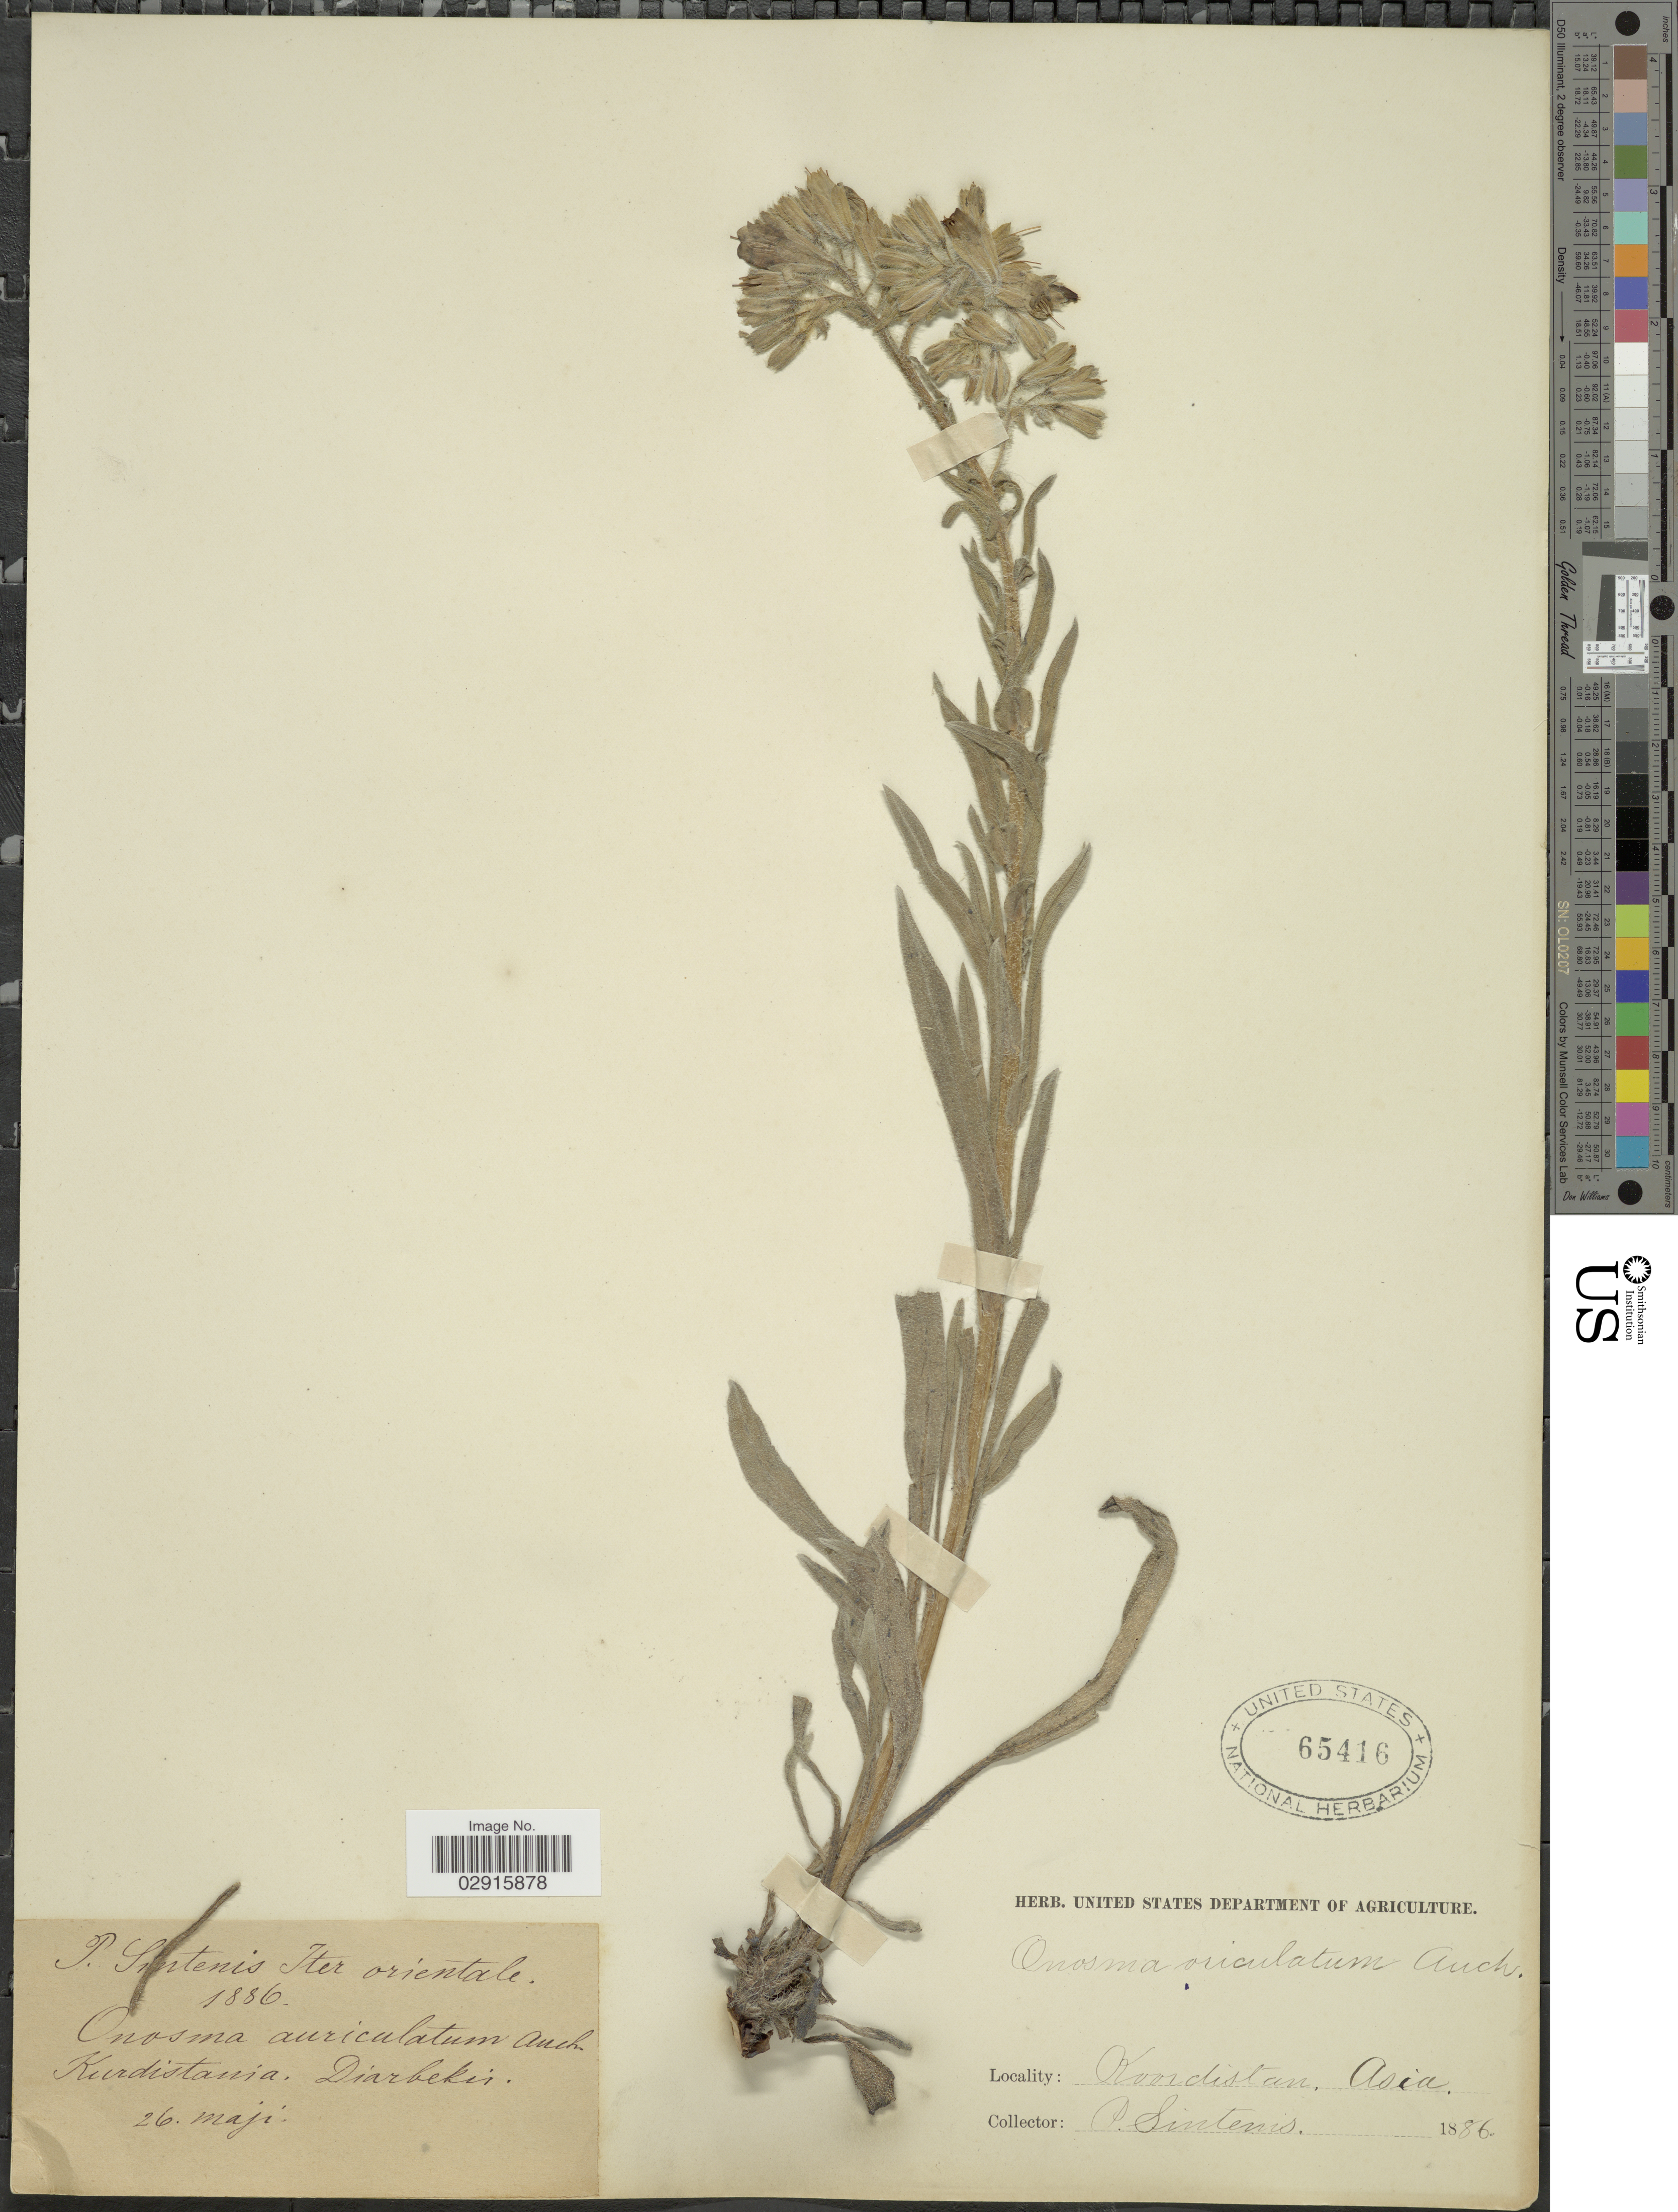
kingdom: Plantae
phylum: Tracheophyta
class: Magnoliopsida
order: Boraginales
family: Boraginaceae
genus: Onosma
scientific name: Onosma auriculata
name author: DC.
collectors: P. Sintenis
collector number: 700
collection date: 1888-05-26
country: Turkey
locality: Orientale. Kurdistania, Diarbekir.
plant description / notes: This collection is part of Paul Sintenis' “Iter Orientale 1888” trip, and the collector number is 700.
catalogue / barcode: US 65416